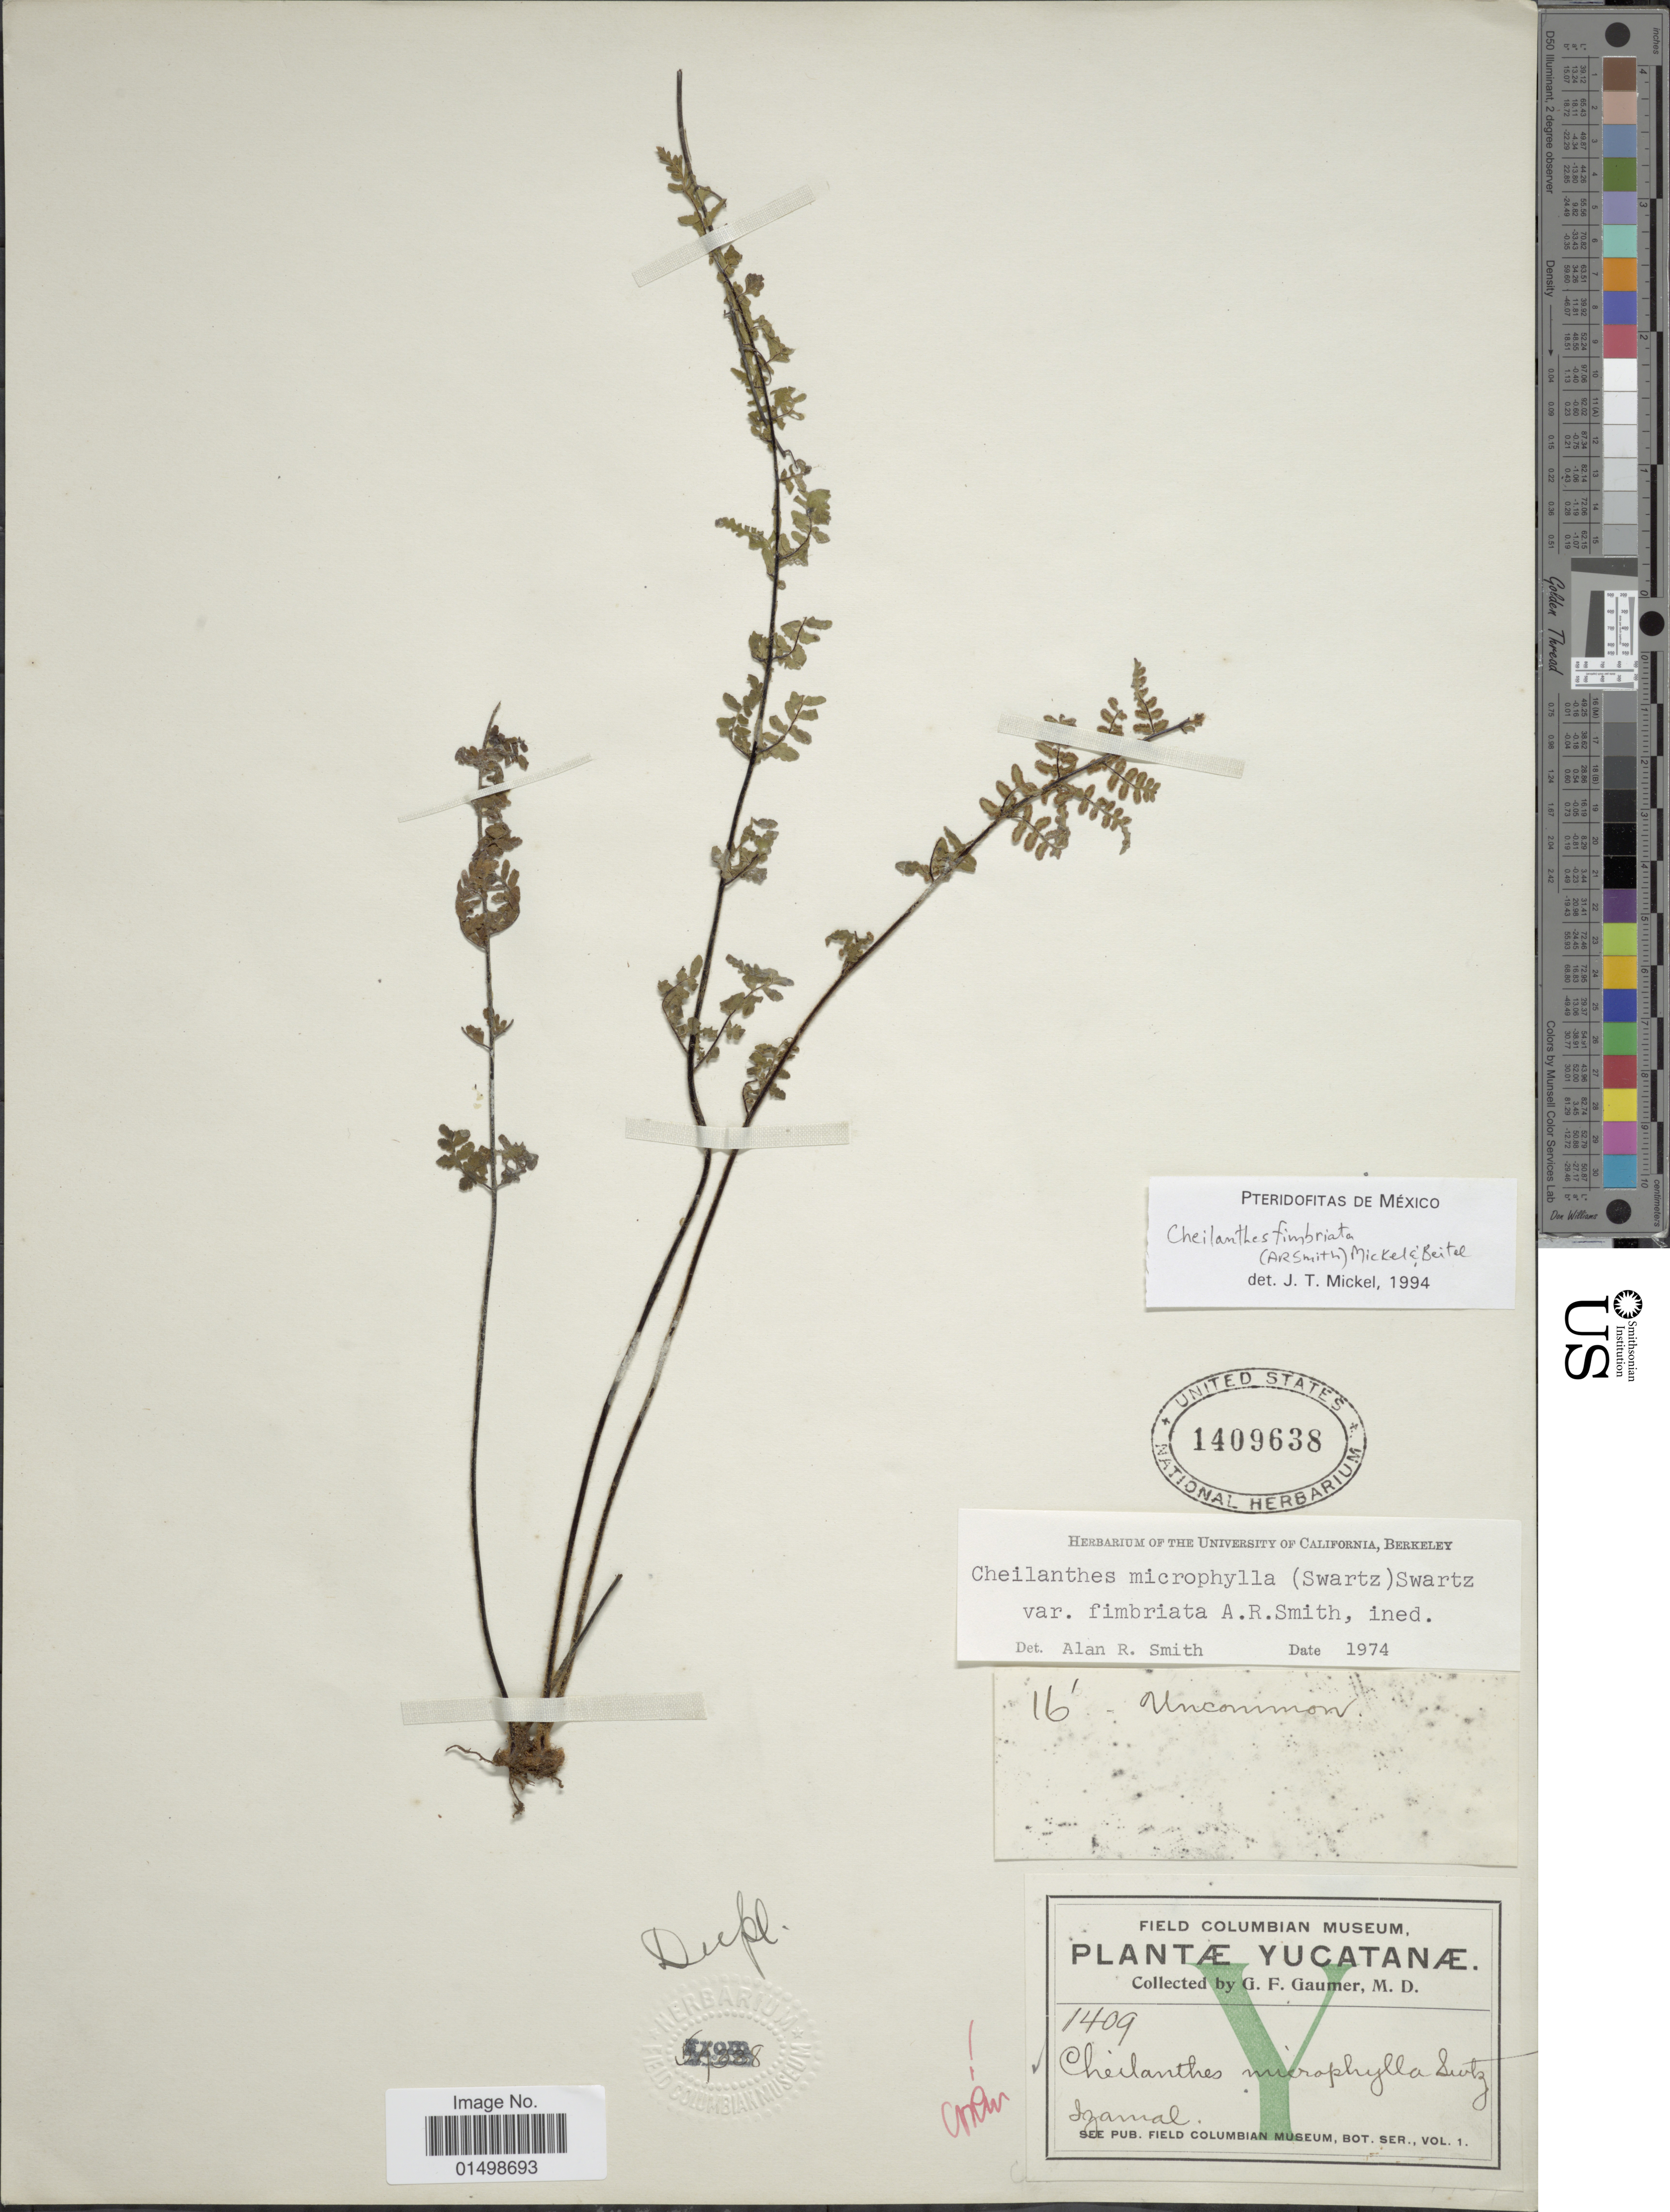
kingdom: Plantae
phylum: Tracheophyta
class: Polypodiopsida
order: Polypodiales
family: Pteridaceae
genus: Cheilanthes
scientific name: Cheilanthes fimbriata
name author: (A.R. Sm.) Mickel & Beitel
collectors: G. F. Gaumer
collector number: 1409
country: Mexico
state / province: Yucatán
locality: Yucatanæ, Izamal.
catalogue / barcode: US 1409638